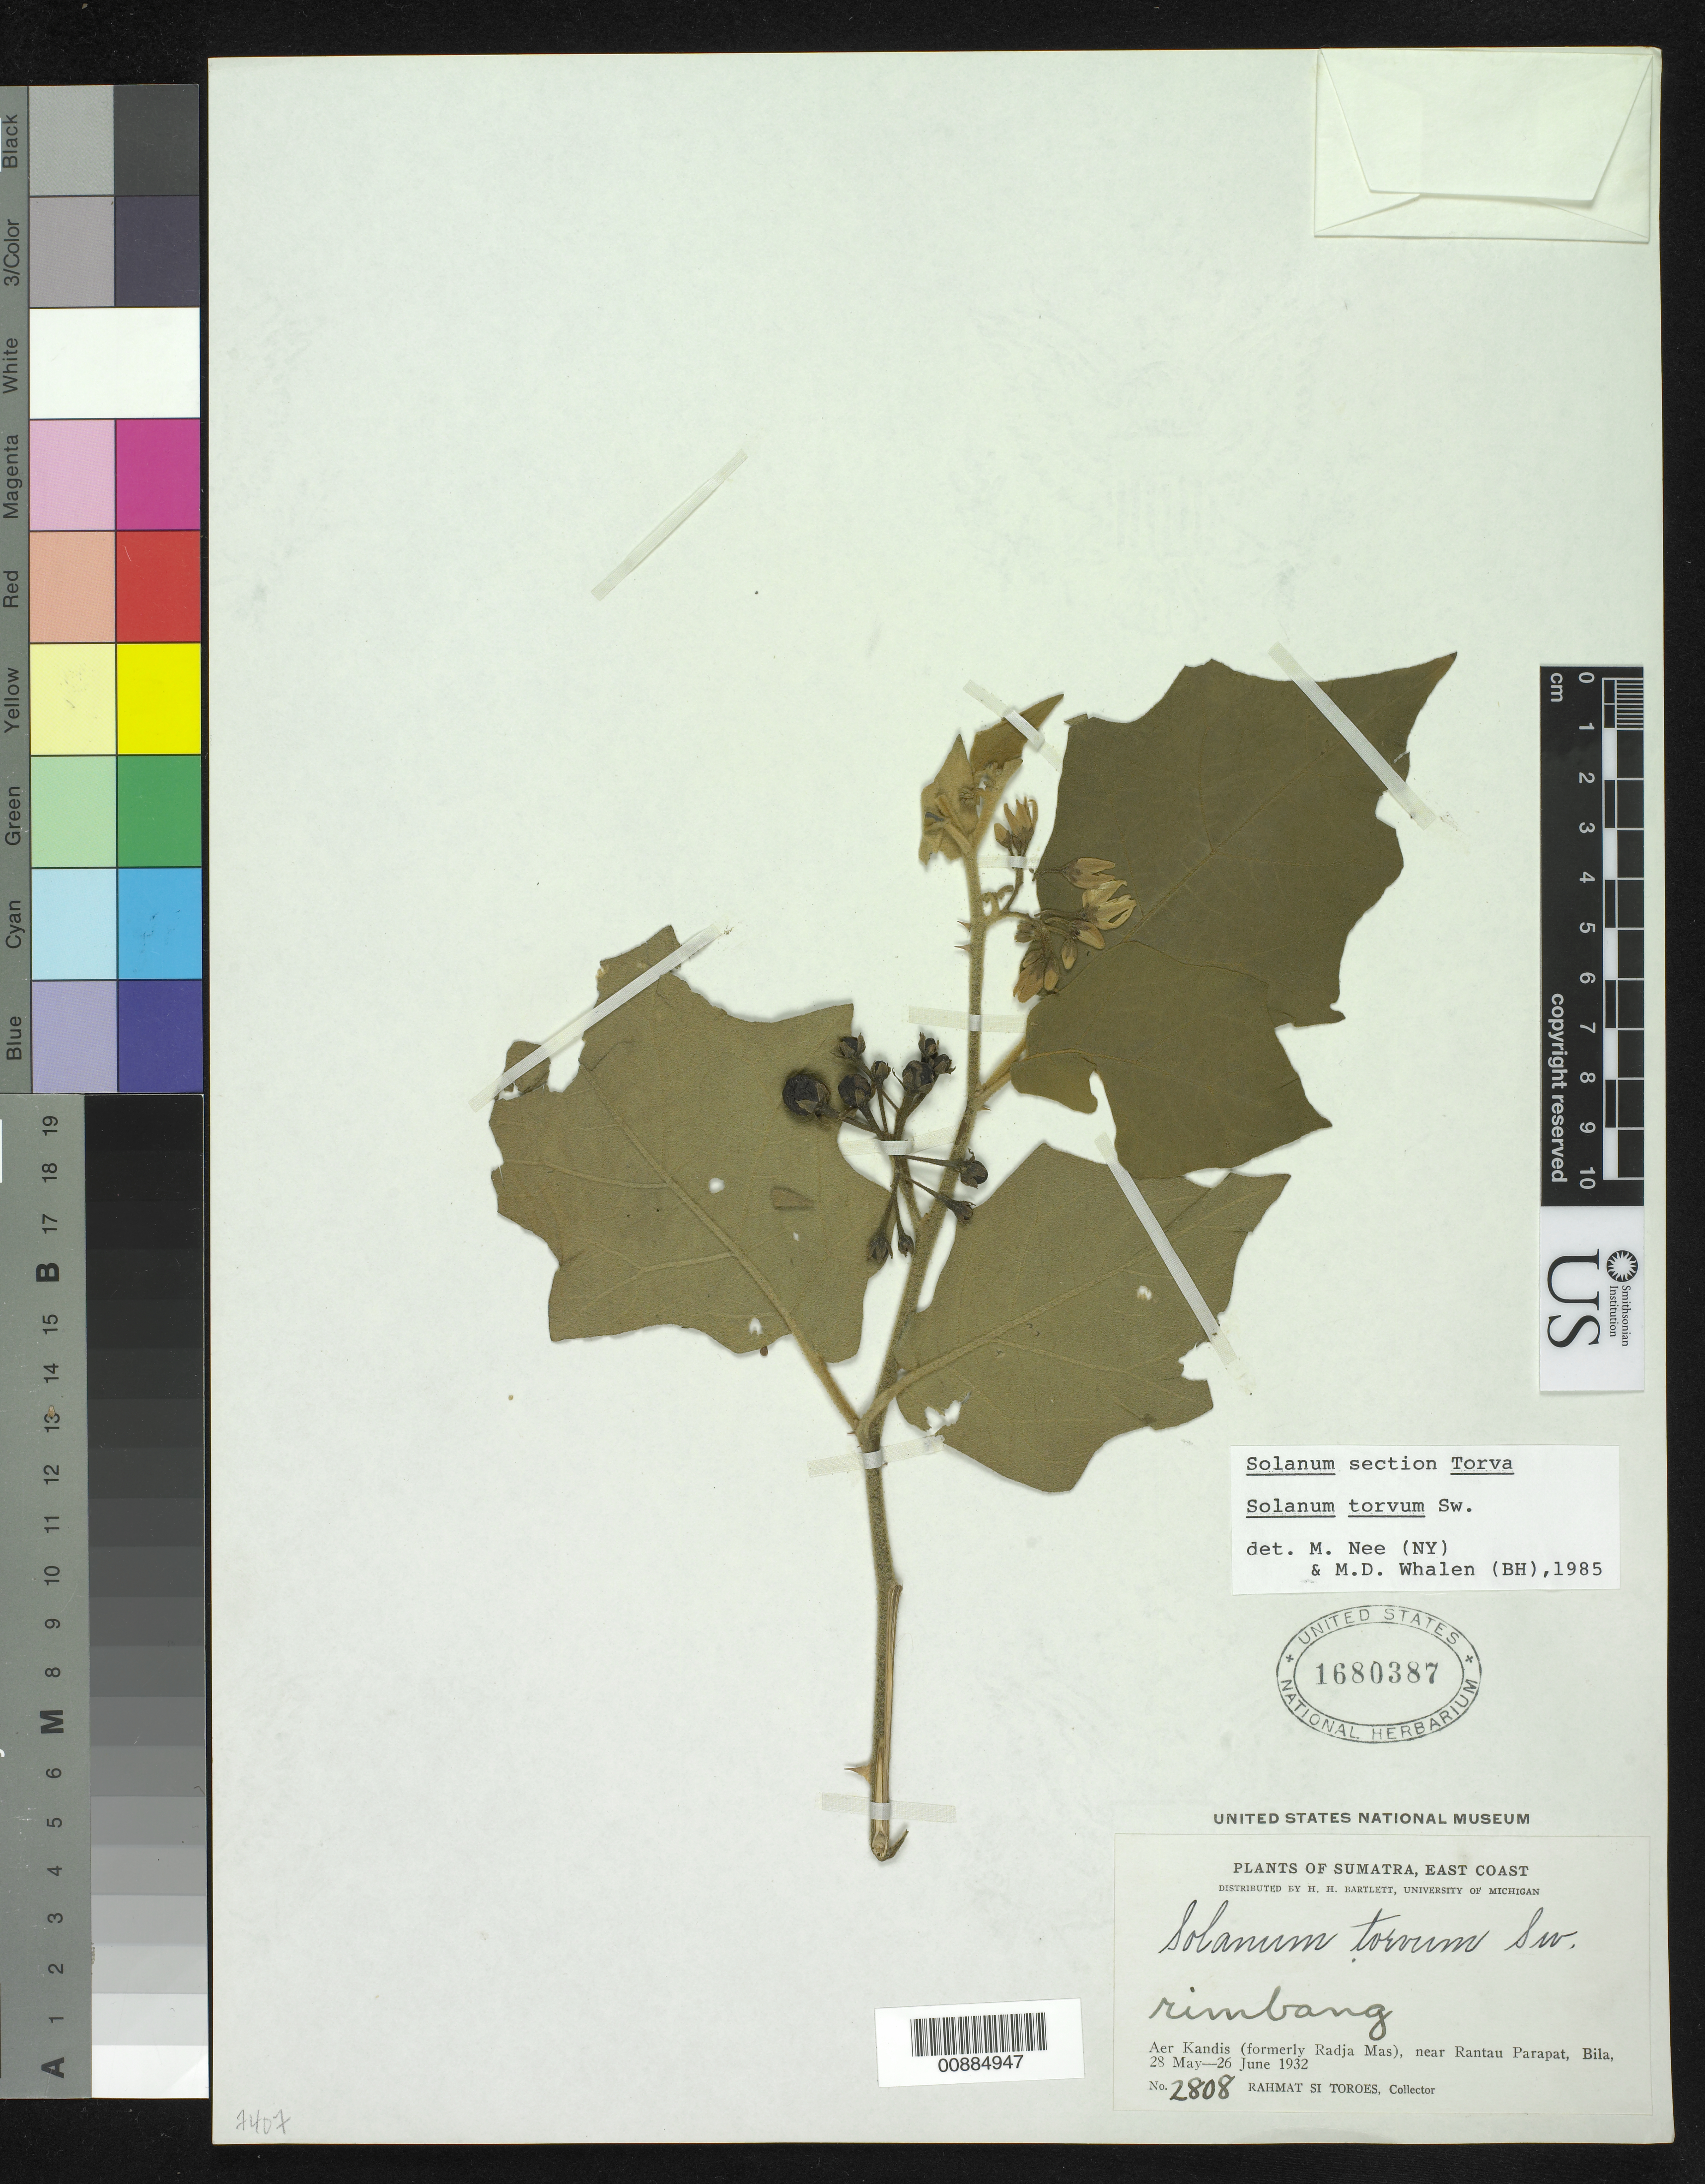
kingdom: Plantae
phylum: Tracheophyta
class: Magnoliopsida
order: Solanales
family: Solanaceae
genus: Solanum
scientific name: Solanum torvum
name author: Sw.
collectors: Rahmat Si Boeea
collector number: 2808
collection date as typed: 28 May 1932 to 26 Jun 1932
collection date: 1932-05-28/1932-06-26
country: Indonesia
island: Sumatra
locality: Near Rantau Parapat. Aer Kandis, Bila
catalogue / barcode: US 1680387